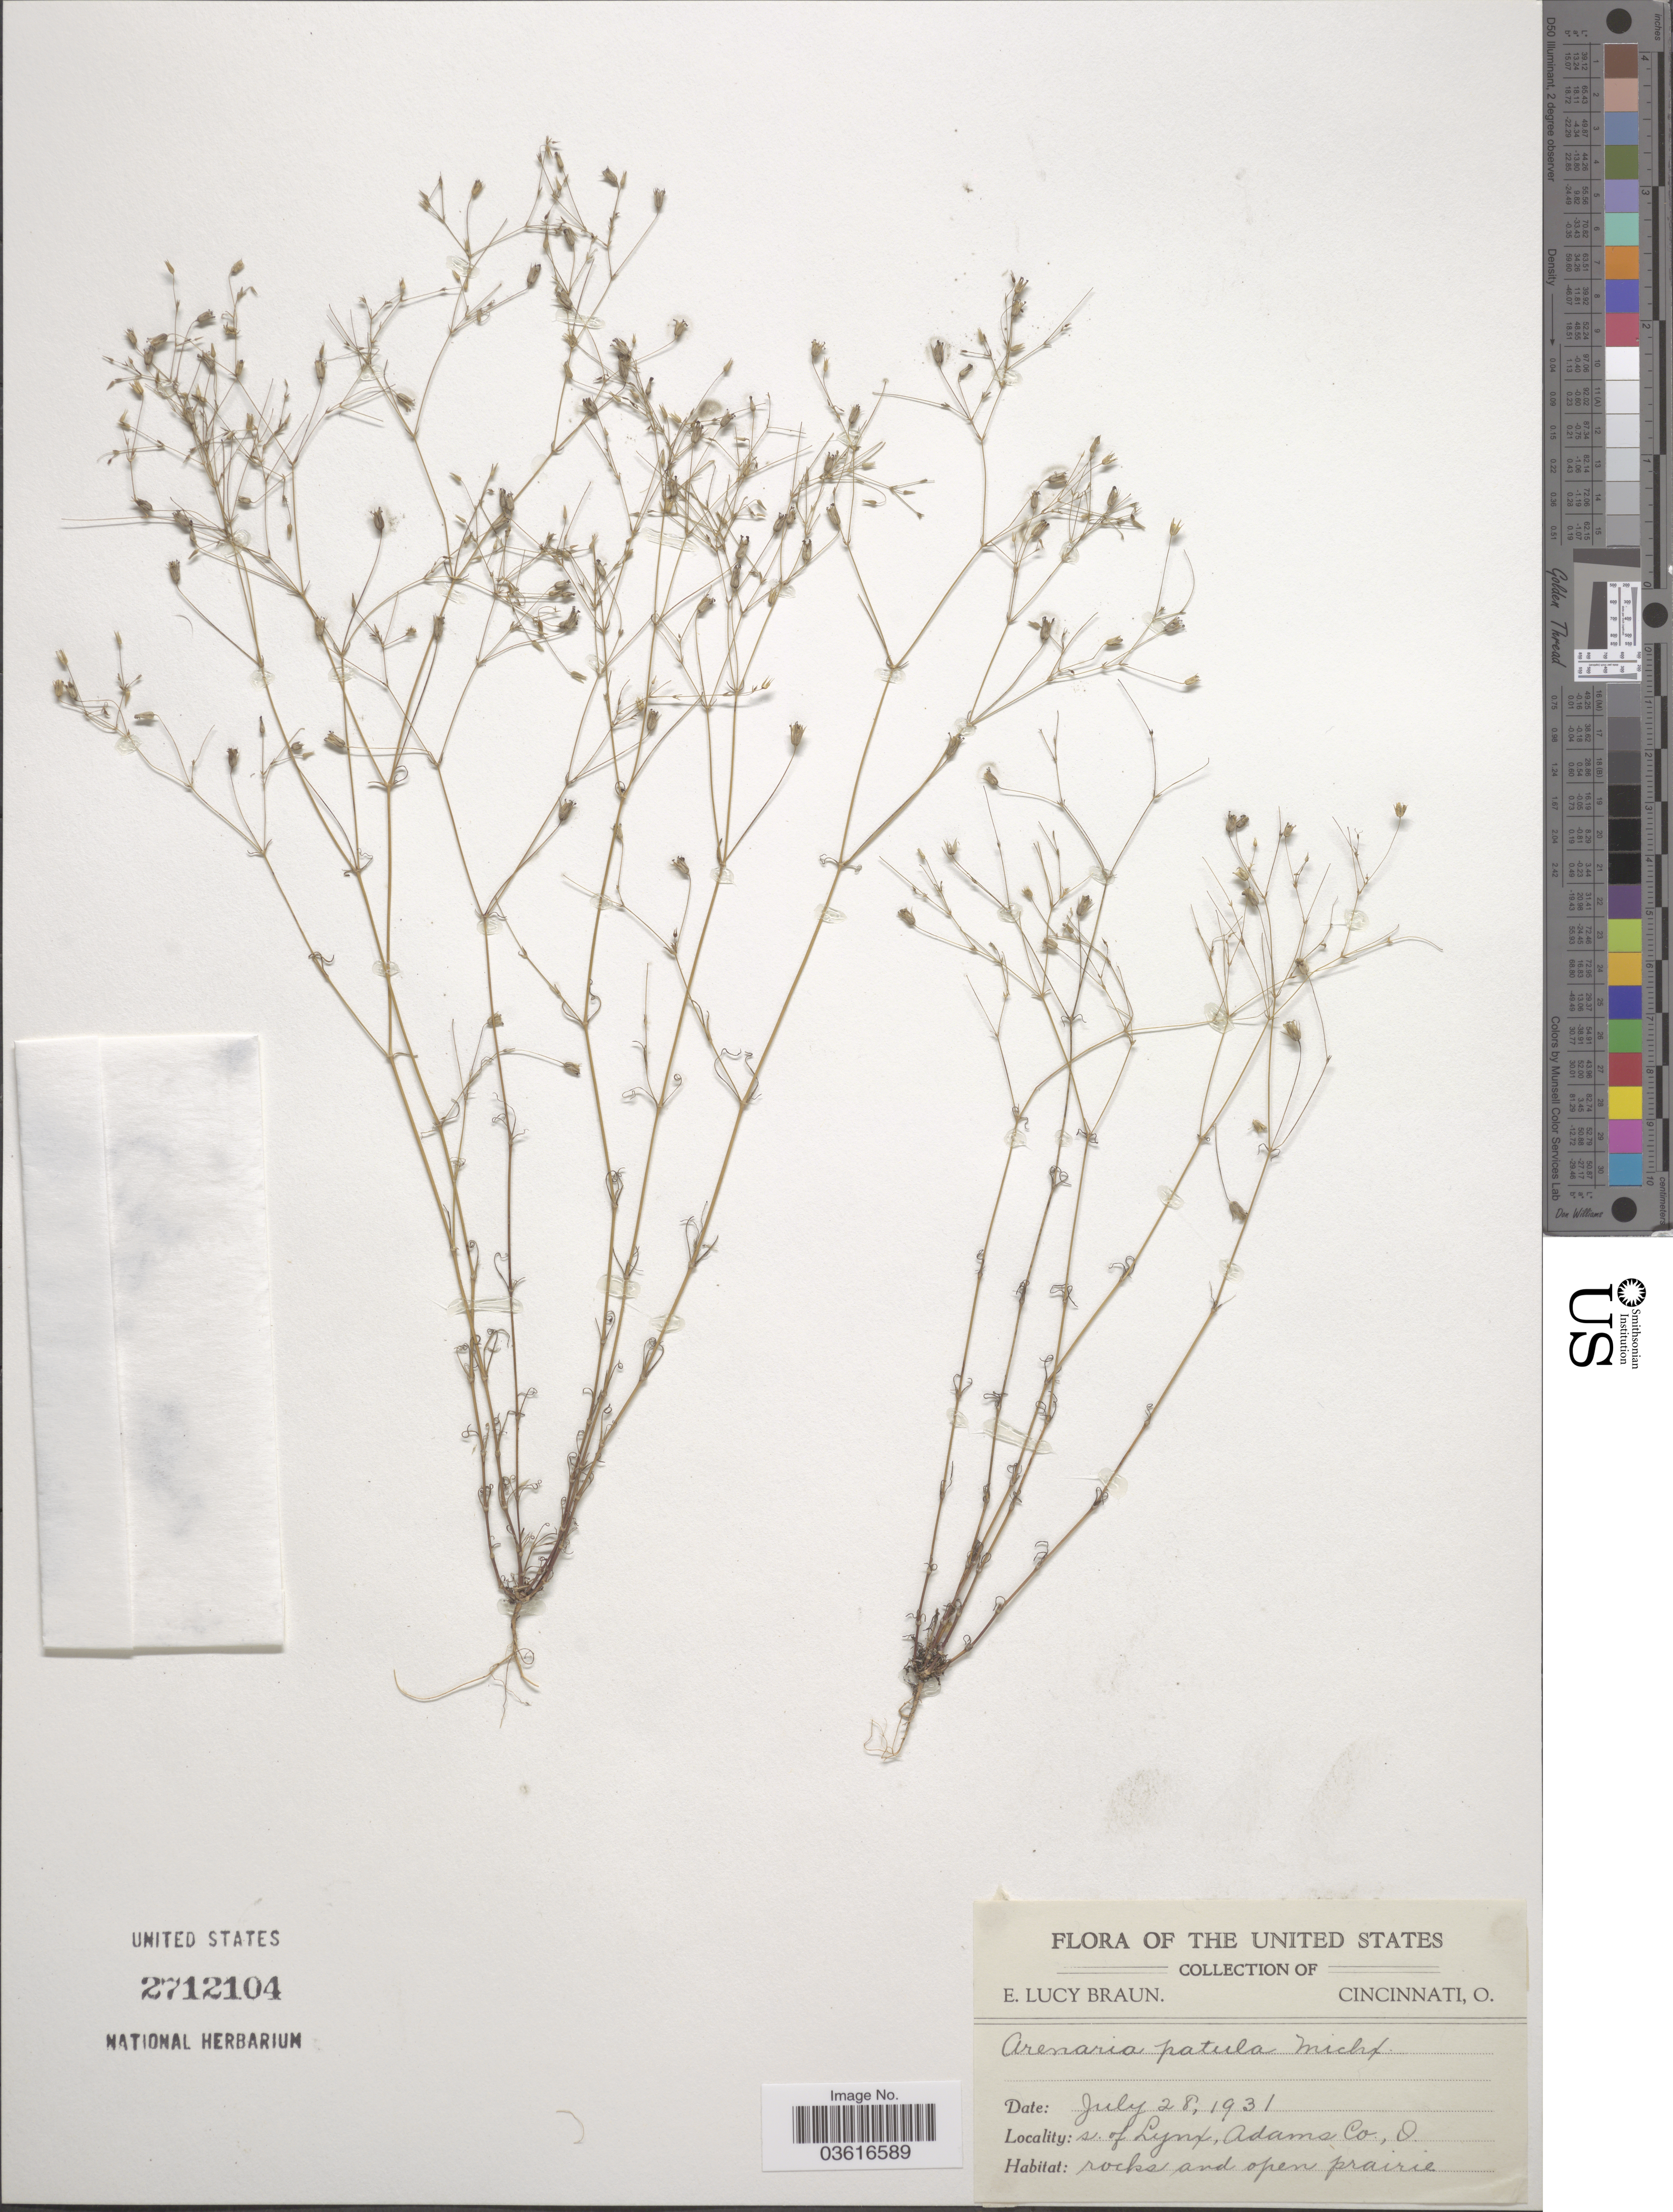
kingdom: Plantae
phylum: Tracheophyta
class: Magnoliopsida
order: Caryophyllales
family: Caryophyllaceae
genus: Minuartia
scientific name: Minuartia patula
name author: (Michx.) Mattf.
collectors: E. L. Braun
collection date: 1931-07-28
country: United States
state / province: Ohio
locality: S. of Lynx, Adams Co.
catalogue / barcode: US 2712104